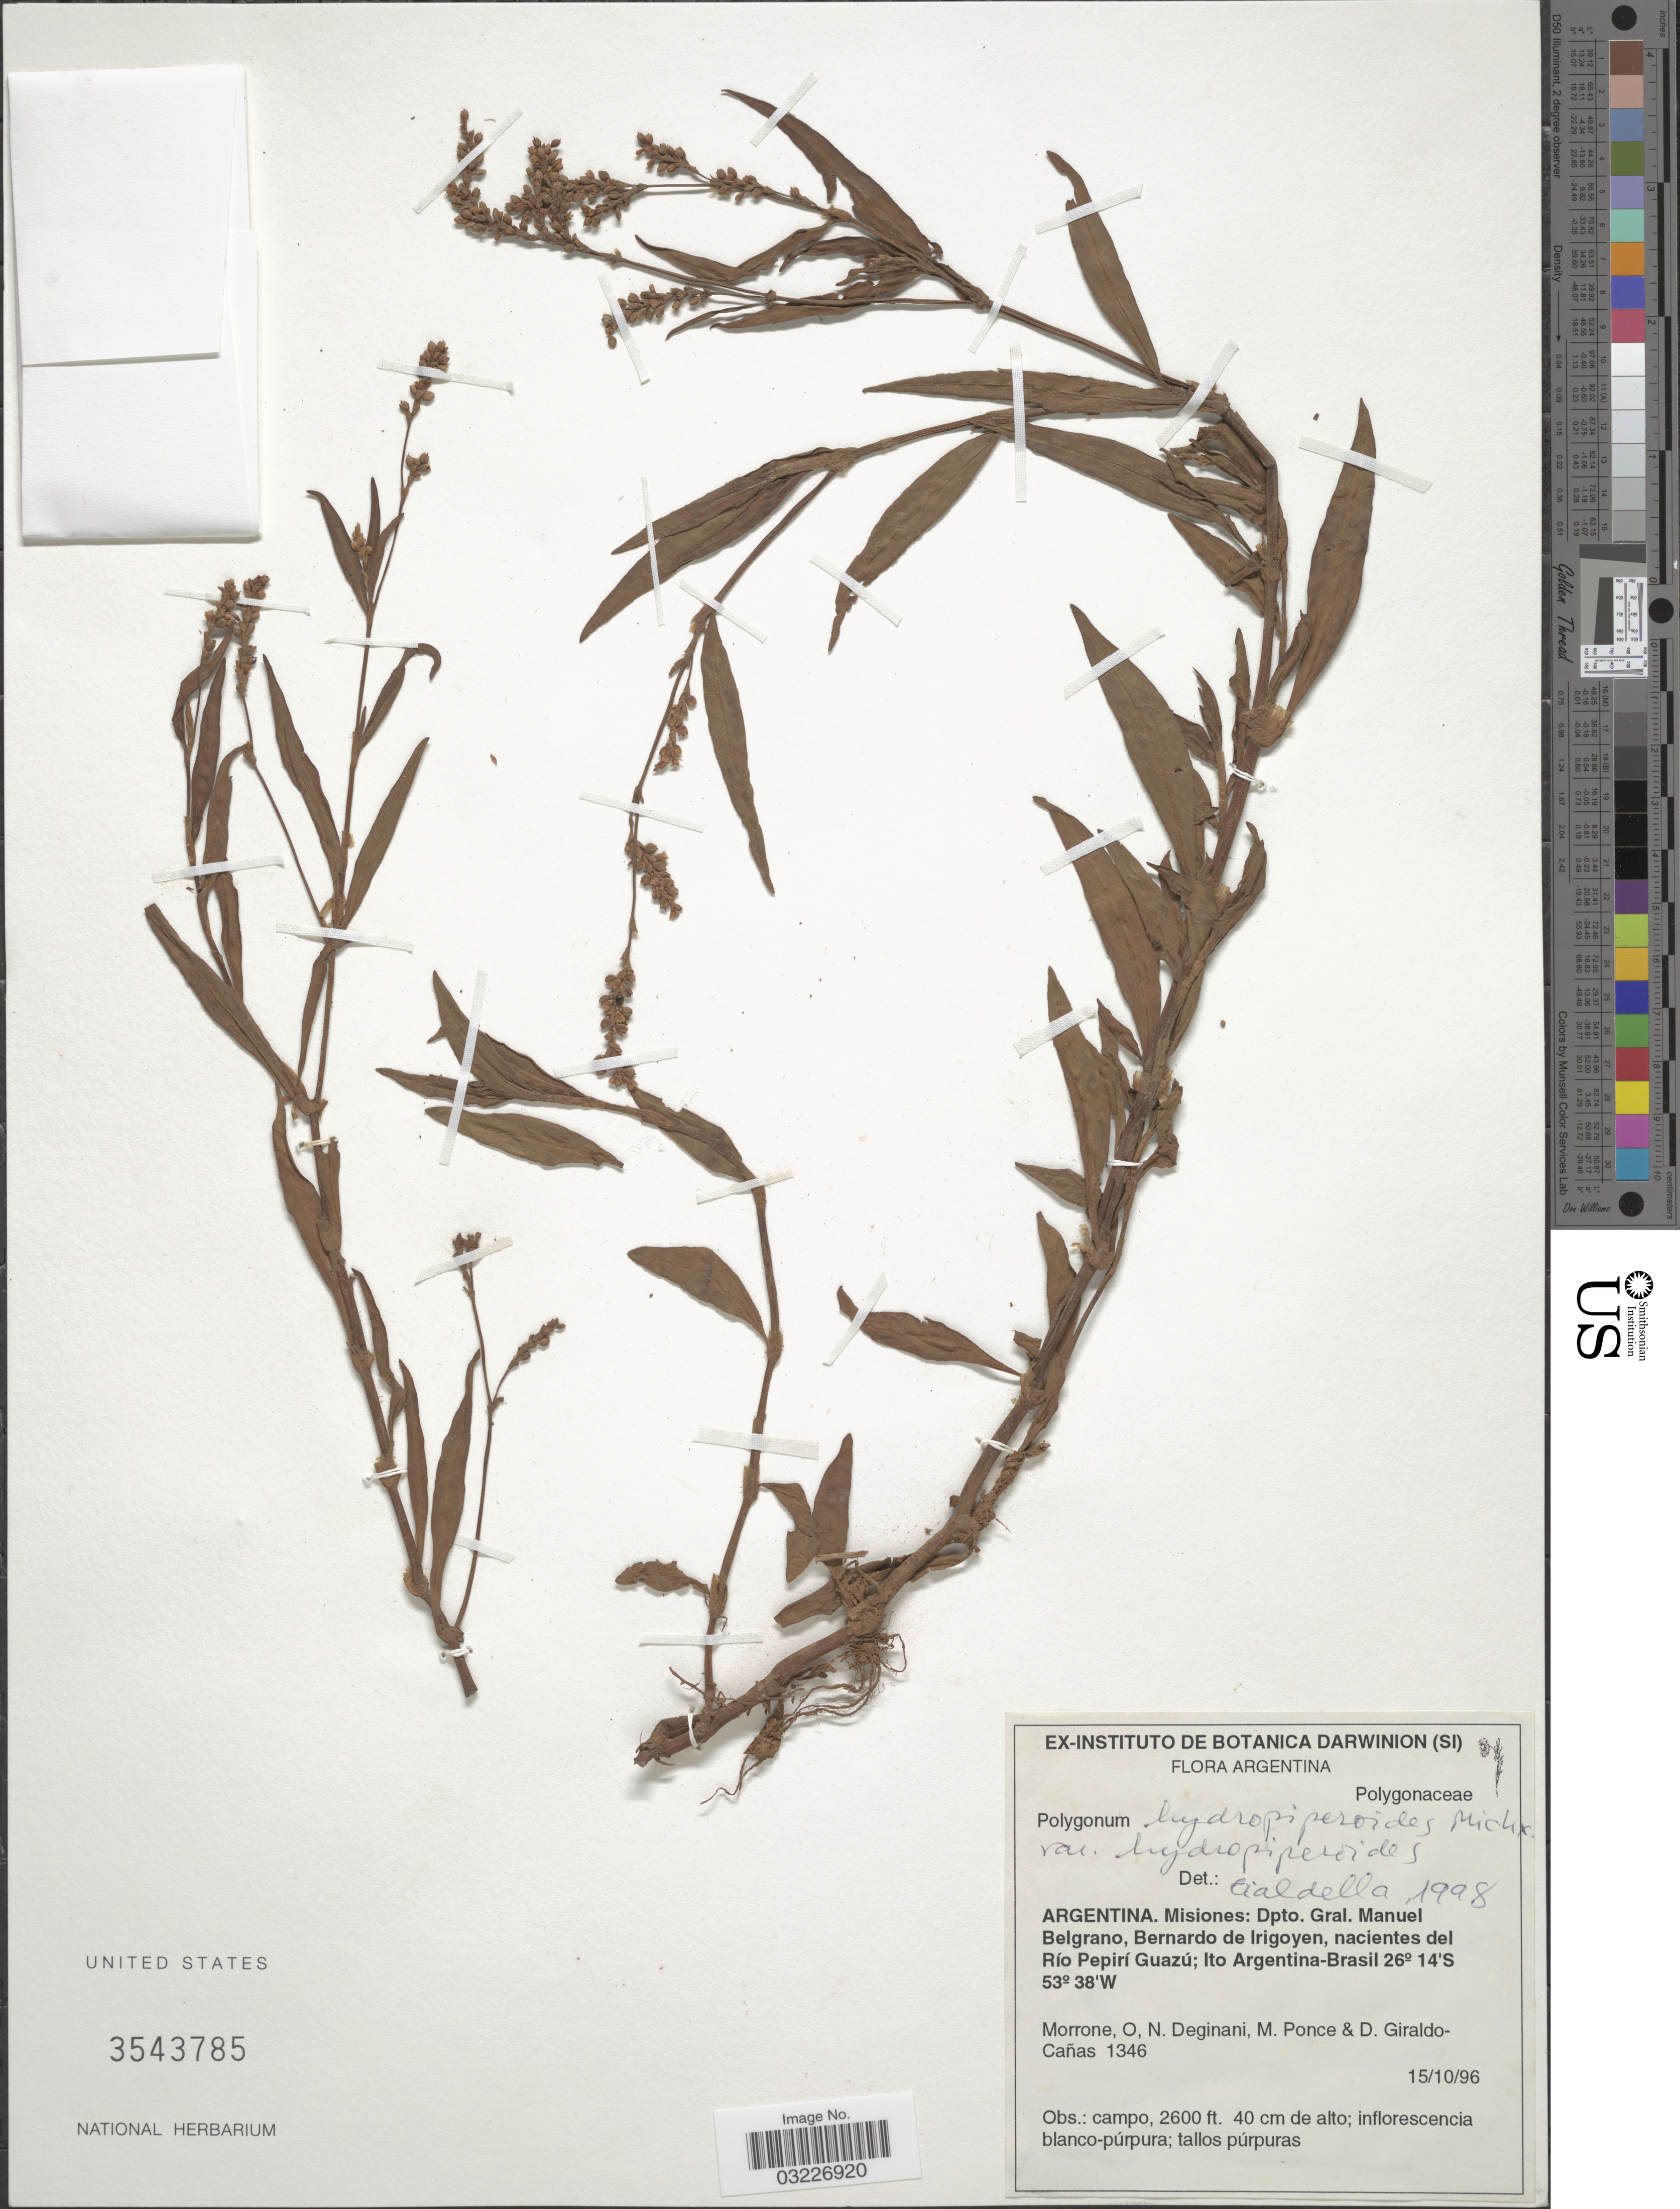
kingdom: Plantae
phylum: Tracheophyta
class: Magnoliopsida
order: Caryophyllales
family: Polygonaceae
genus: Polygonum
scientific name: Polygonum hydropiperoides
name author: Michx.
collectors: O. N. Morrone, M. Deginani, M. Ponce & D. Giraldo-Cañas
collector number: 1346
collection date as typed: Transcribed d/m/y: 15/10/96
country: Argentina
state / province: Misiones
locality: Dpto. Gral. Manuel Belgrano, Bernardo de Irigoyen, nacientes del Río Pepirí Guazú; Ito Argentina-Brasil.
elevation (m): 792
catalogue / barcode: US 3543785